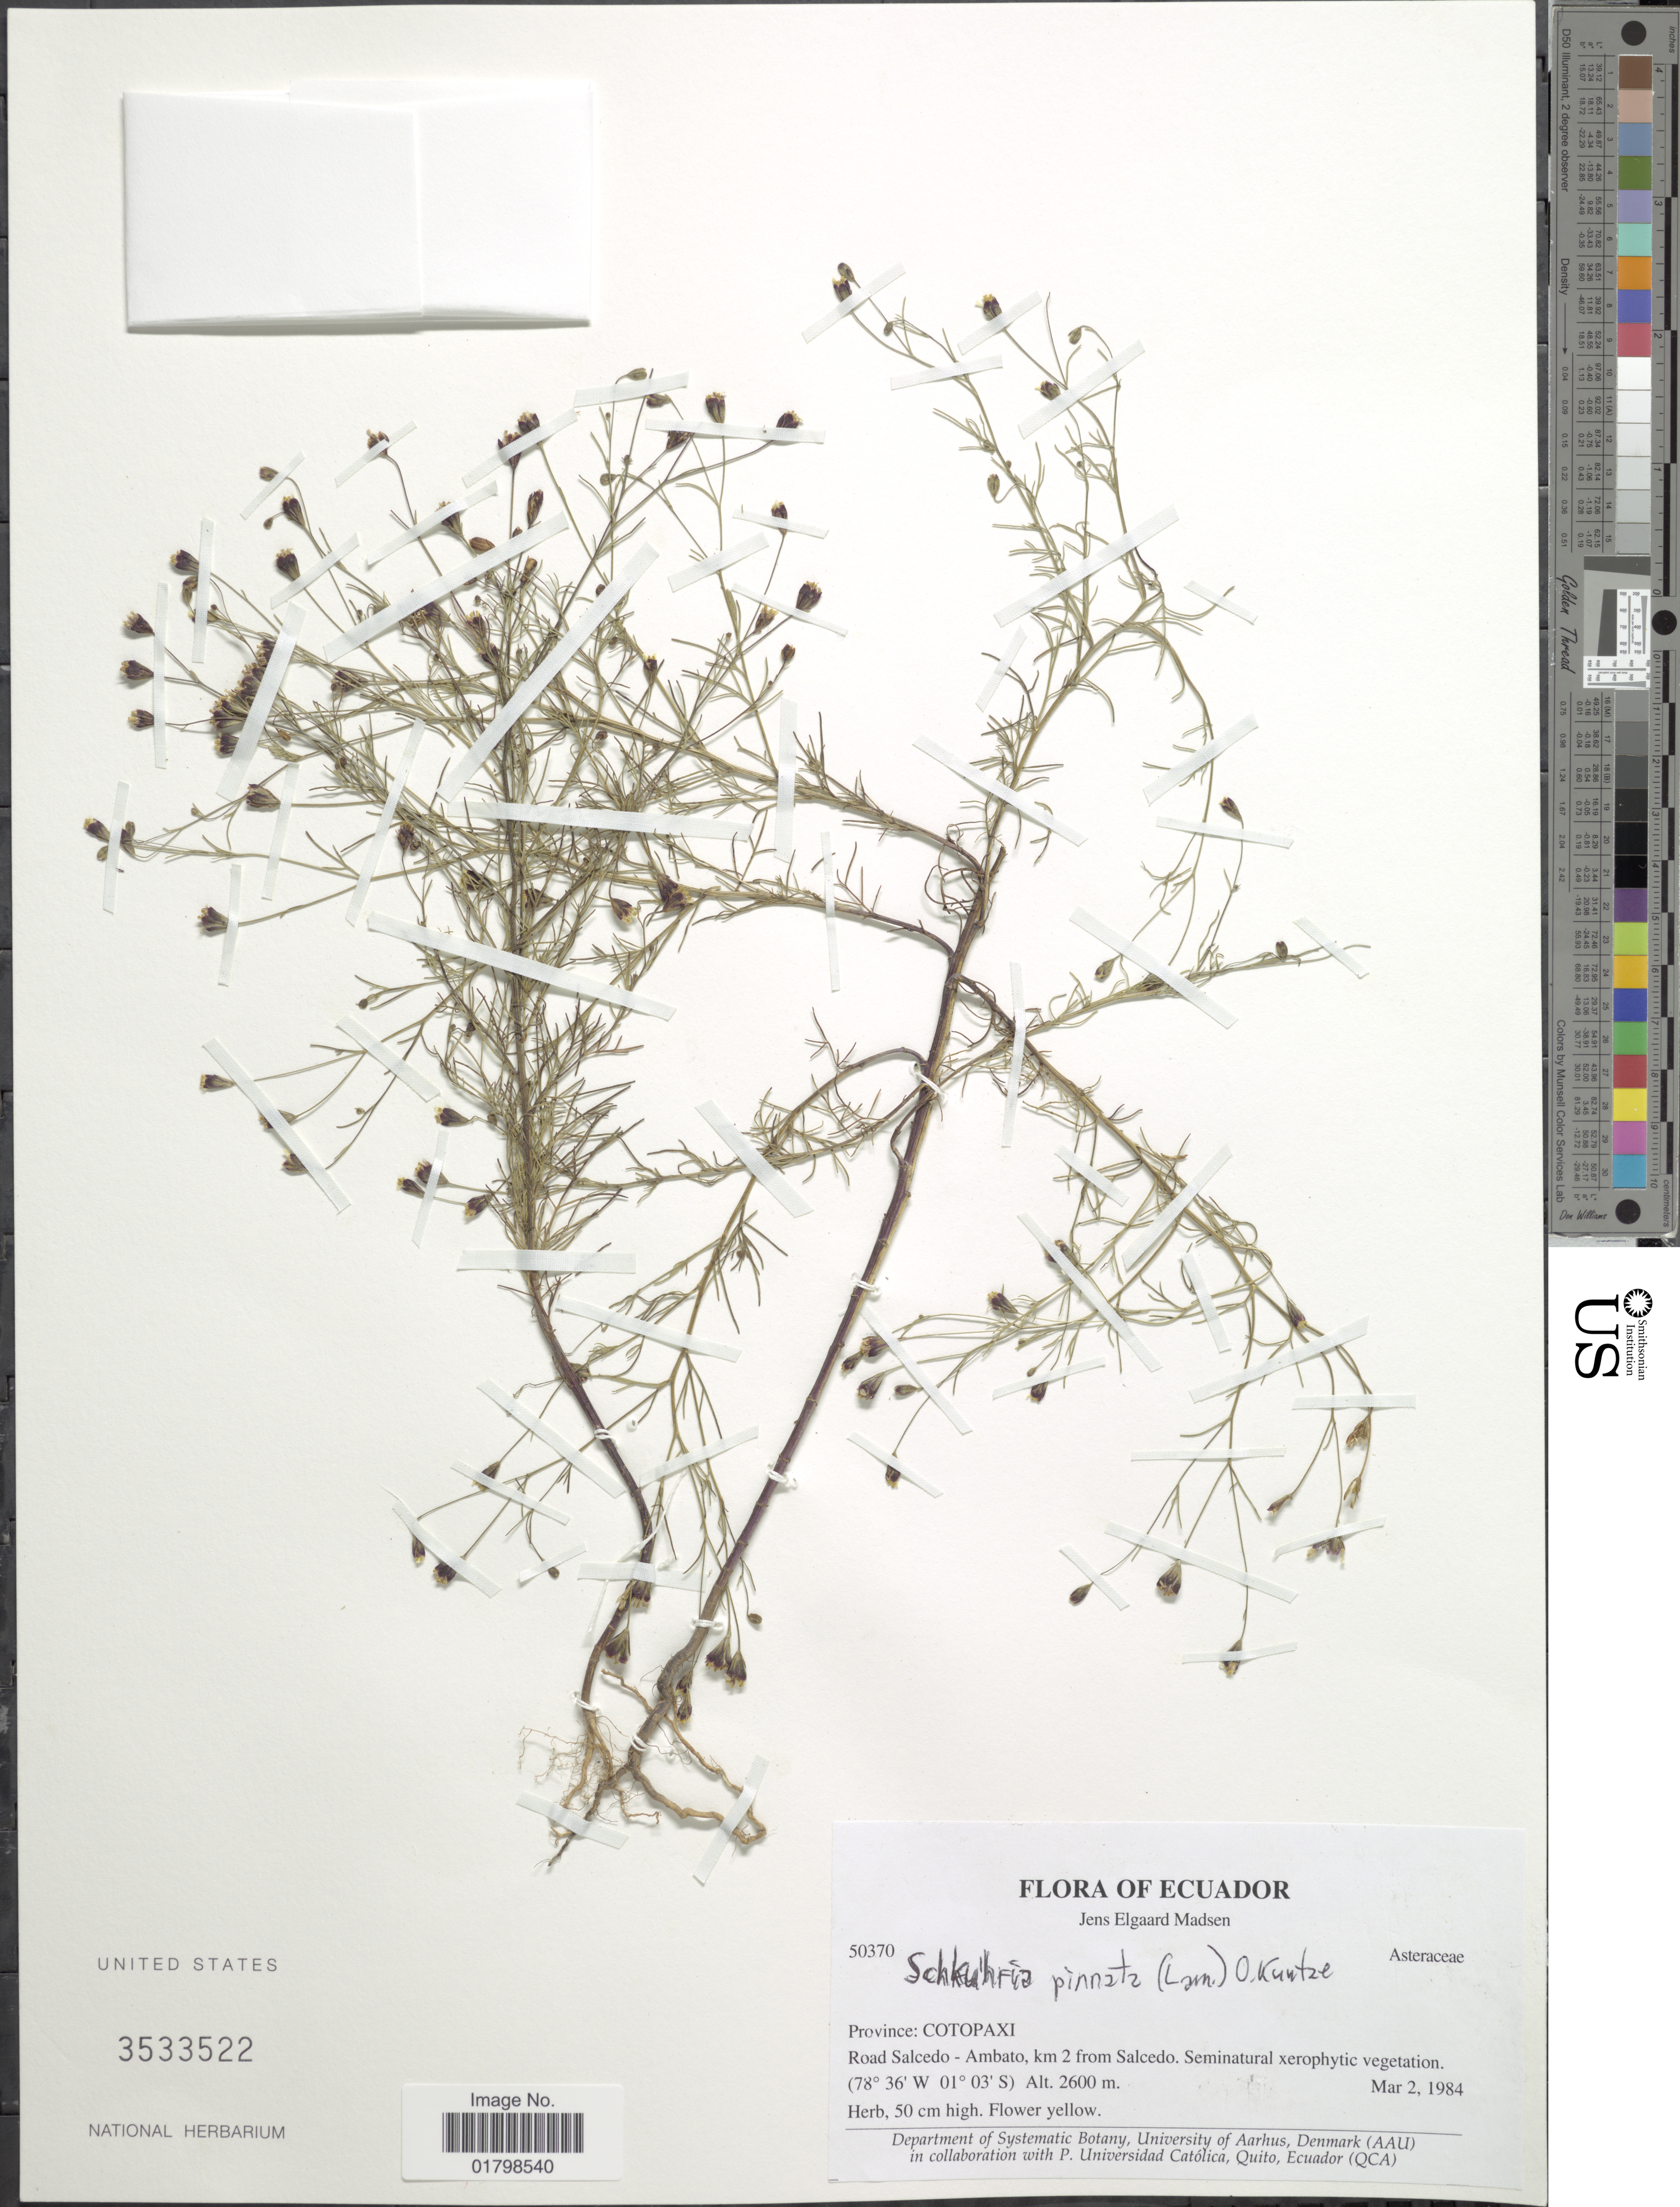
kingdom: Plantae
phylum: Tracheophyta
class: Magnoliopsida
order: Asterales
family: Asteraceae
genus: Schkuhria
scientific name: Schkuhria pinnata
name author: (Lam.) Kuntze ex Thell.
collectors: J. E. Madsen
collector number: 50370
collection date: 1984-03-02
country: Ecuador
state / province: Cotopaxi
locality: Road Salcedo - Ambato, km 2 from Salcedo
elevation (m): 2600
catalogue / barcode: US 3533522